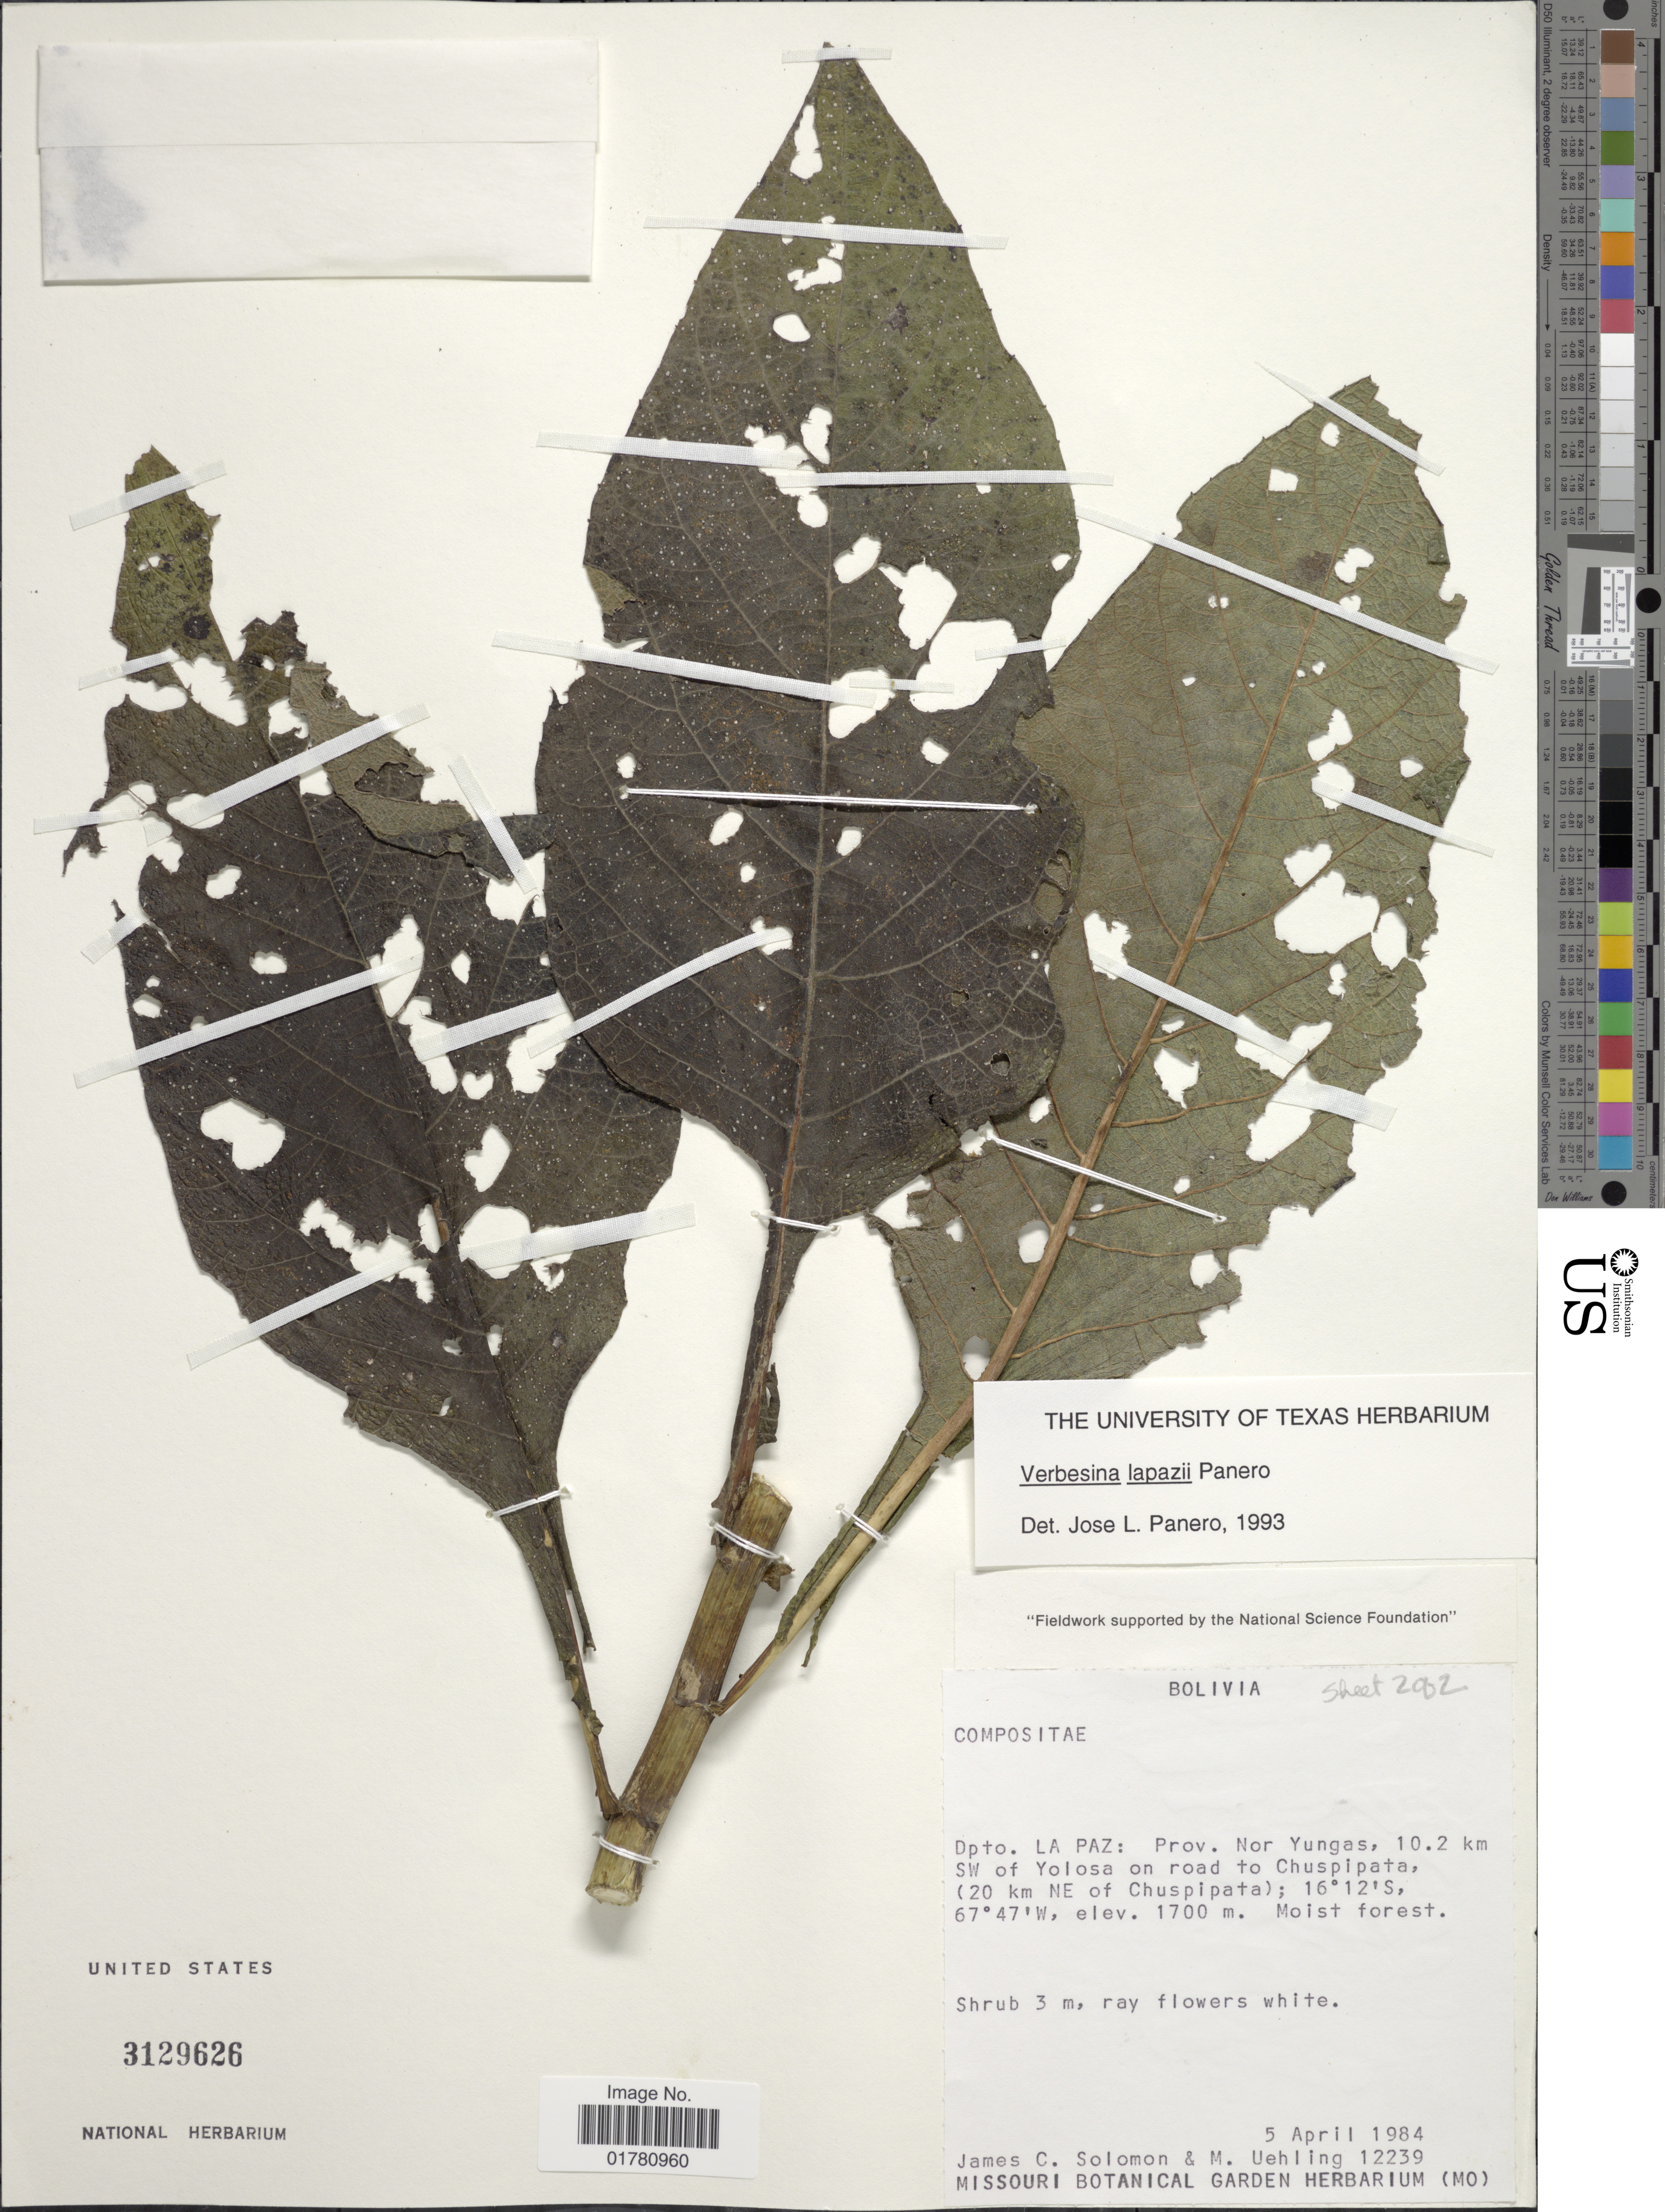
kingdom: Plantae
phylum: Tracheophyta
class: Magnoliopsida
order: Asterales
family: Asteraceae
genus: Verbesina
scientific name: Verbesina lapazii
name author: Panero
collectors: J. C. Solomon & M. Uehling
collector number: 12239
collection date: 1984-04-05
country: Bolivia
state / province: La Paz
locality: Depto La Paz.: Prov. Nor Yungas, 10.2 km SW of Yolosa on road to Chuspipata, (20 km NE of Chusipata)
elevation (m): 1700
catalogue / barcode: US 3129626